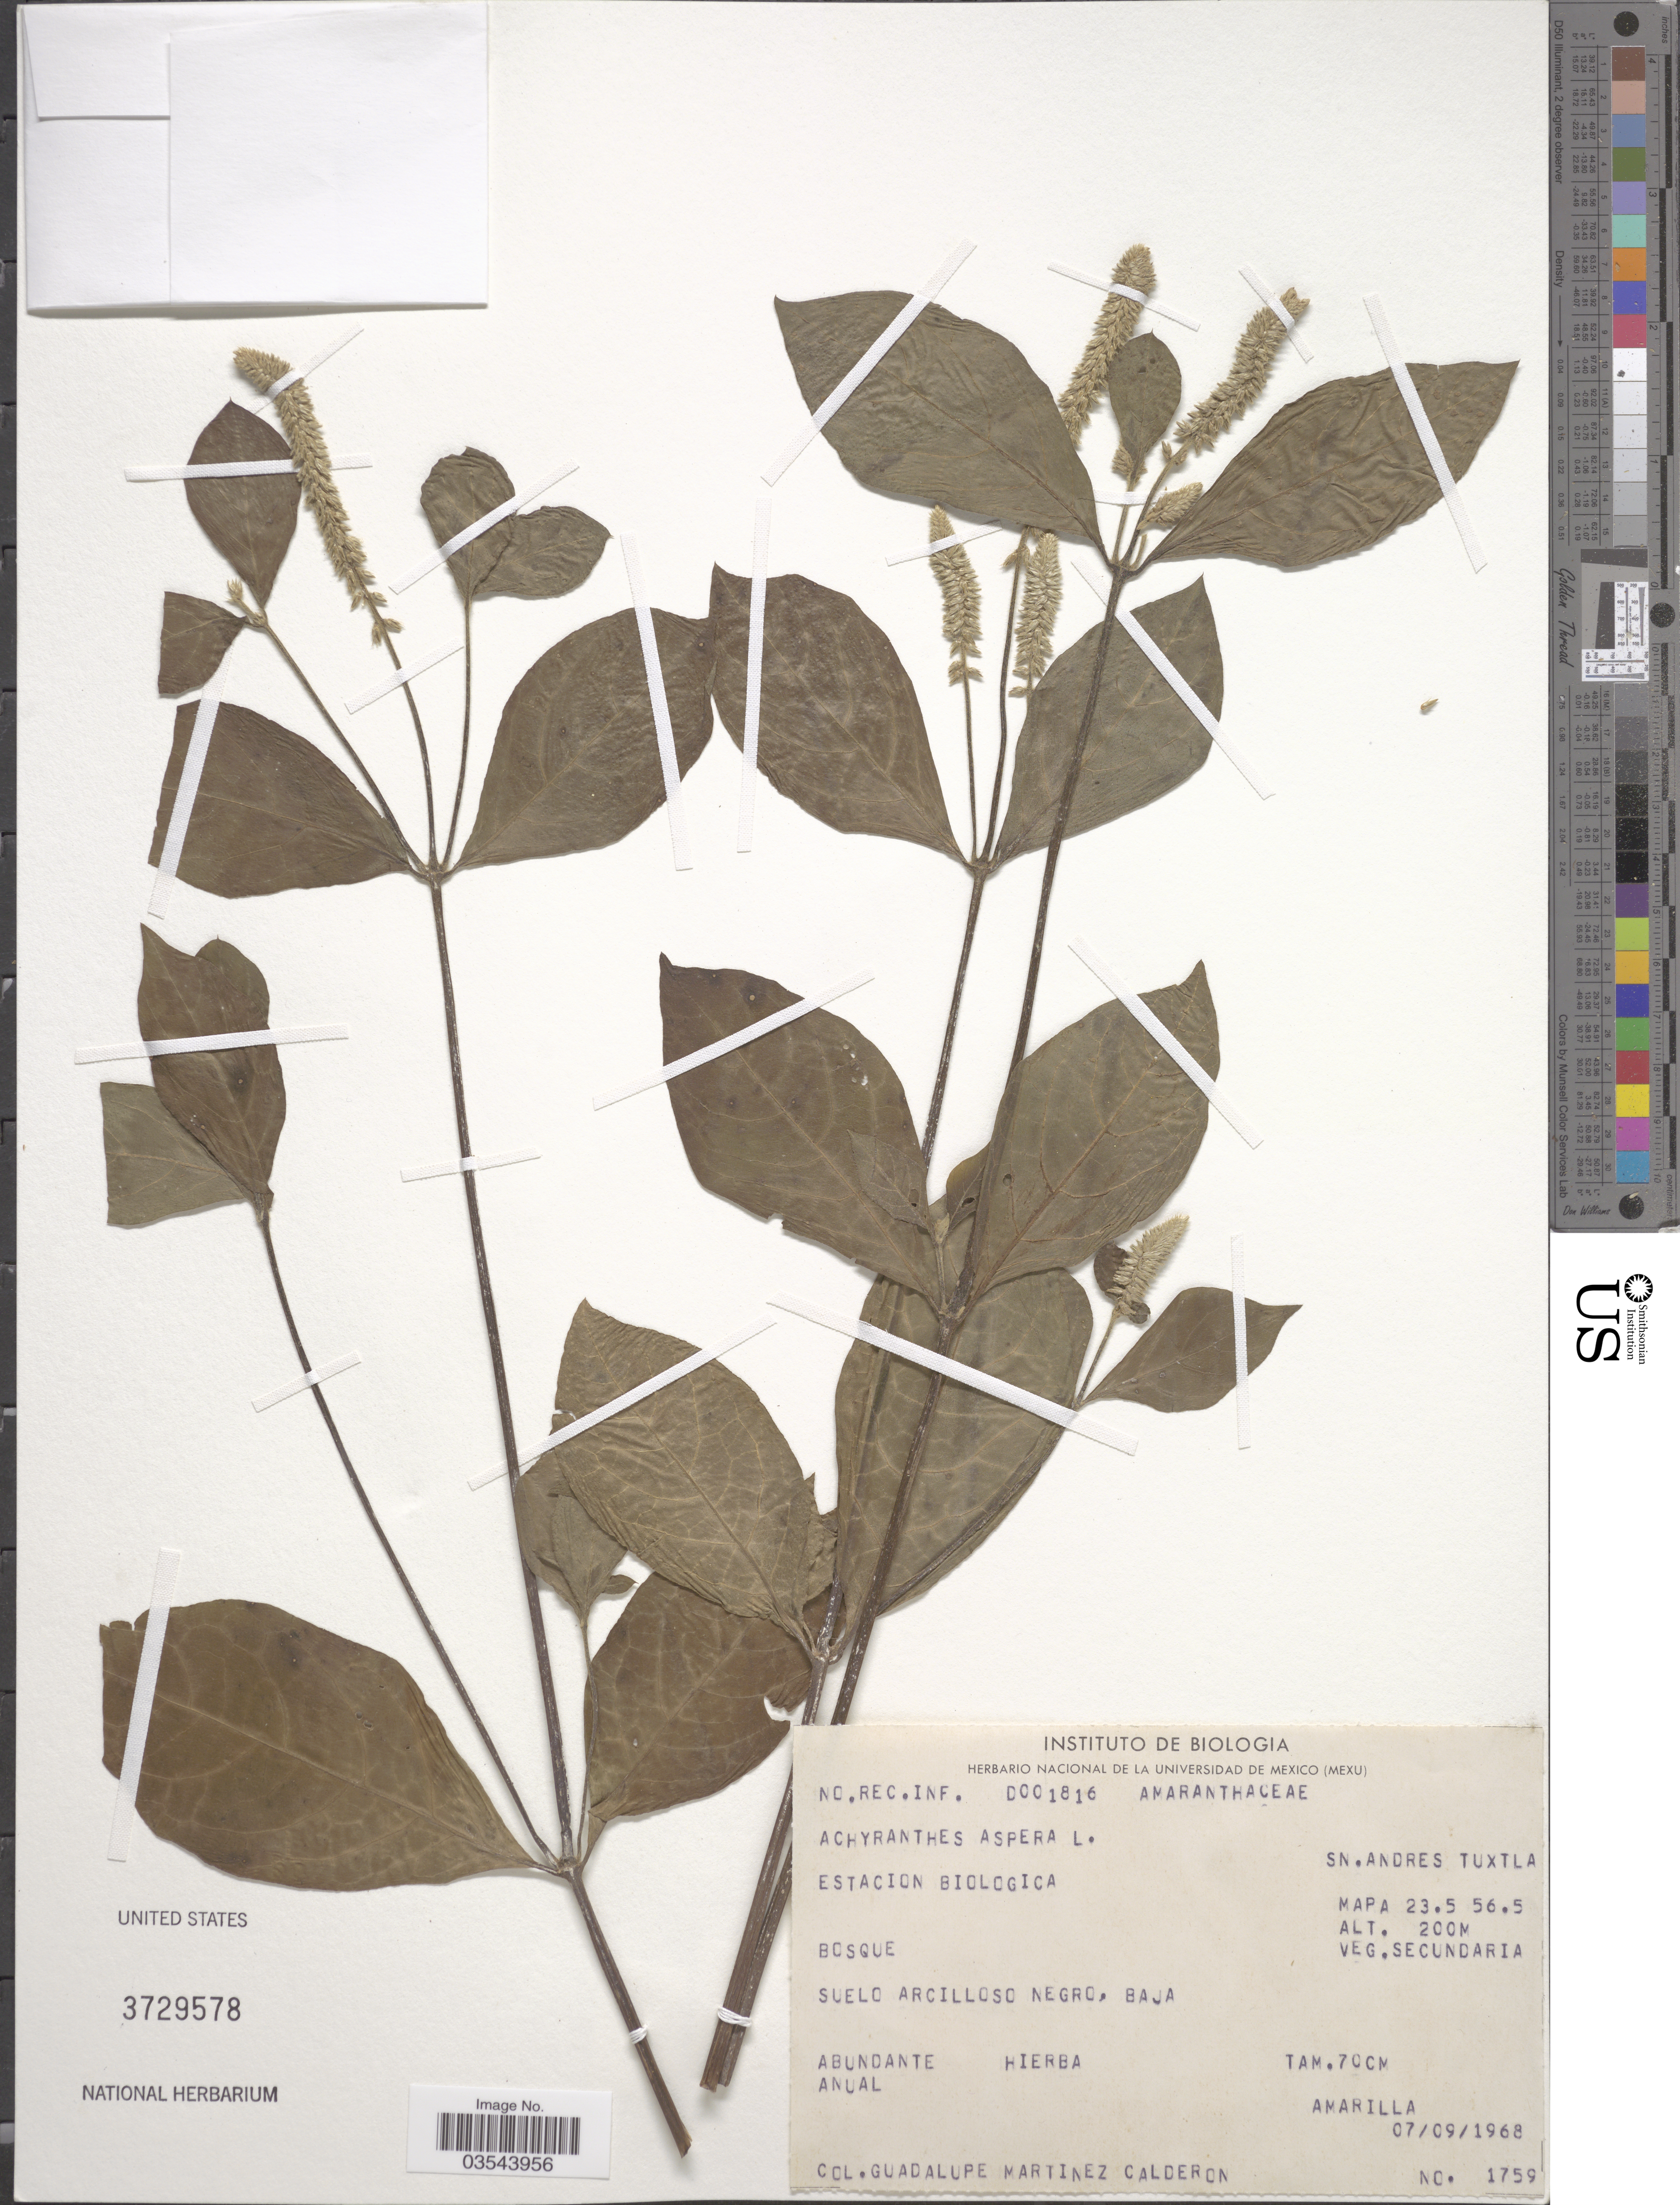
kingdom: Plantae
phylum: Tracheophyta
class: Magnoliopsida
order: Caryophyllales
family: Amaranthaceae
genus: Achyranthes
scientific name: Achyranthes aspera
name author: L.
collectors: G. Martinez-C.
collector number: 1759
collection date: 1968-09-07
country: Mexico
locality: Sn. Andres Tuxtla. Estacion Biologica. Mapa 23.5 56.5.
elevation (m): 200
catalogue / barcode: US 3729578